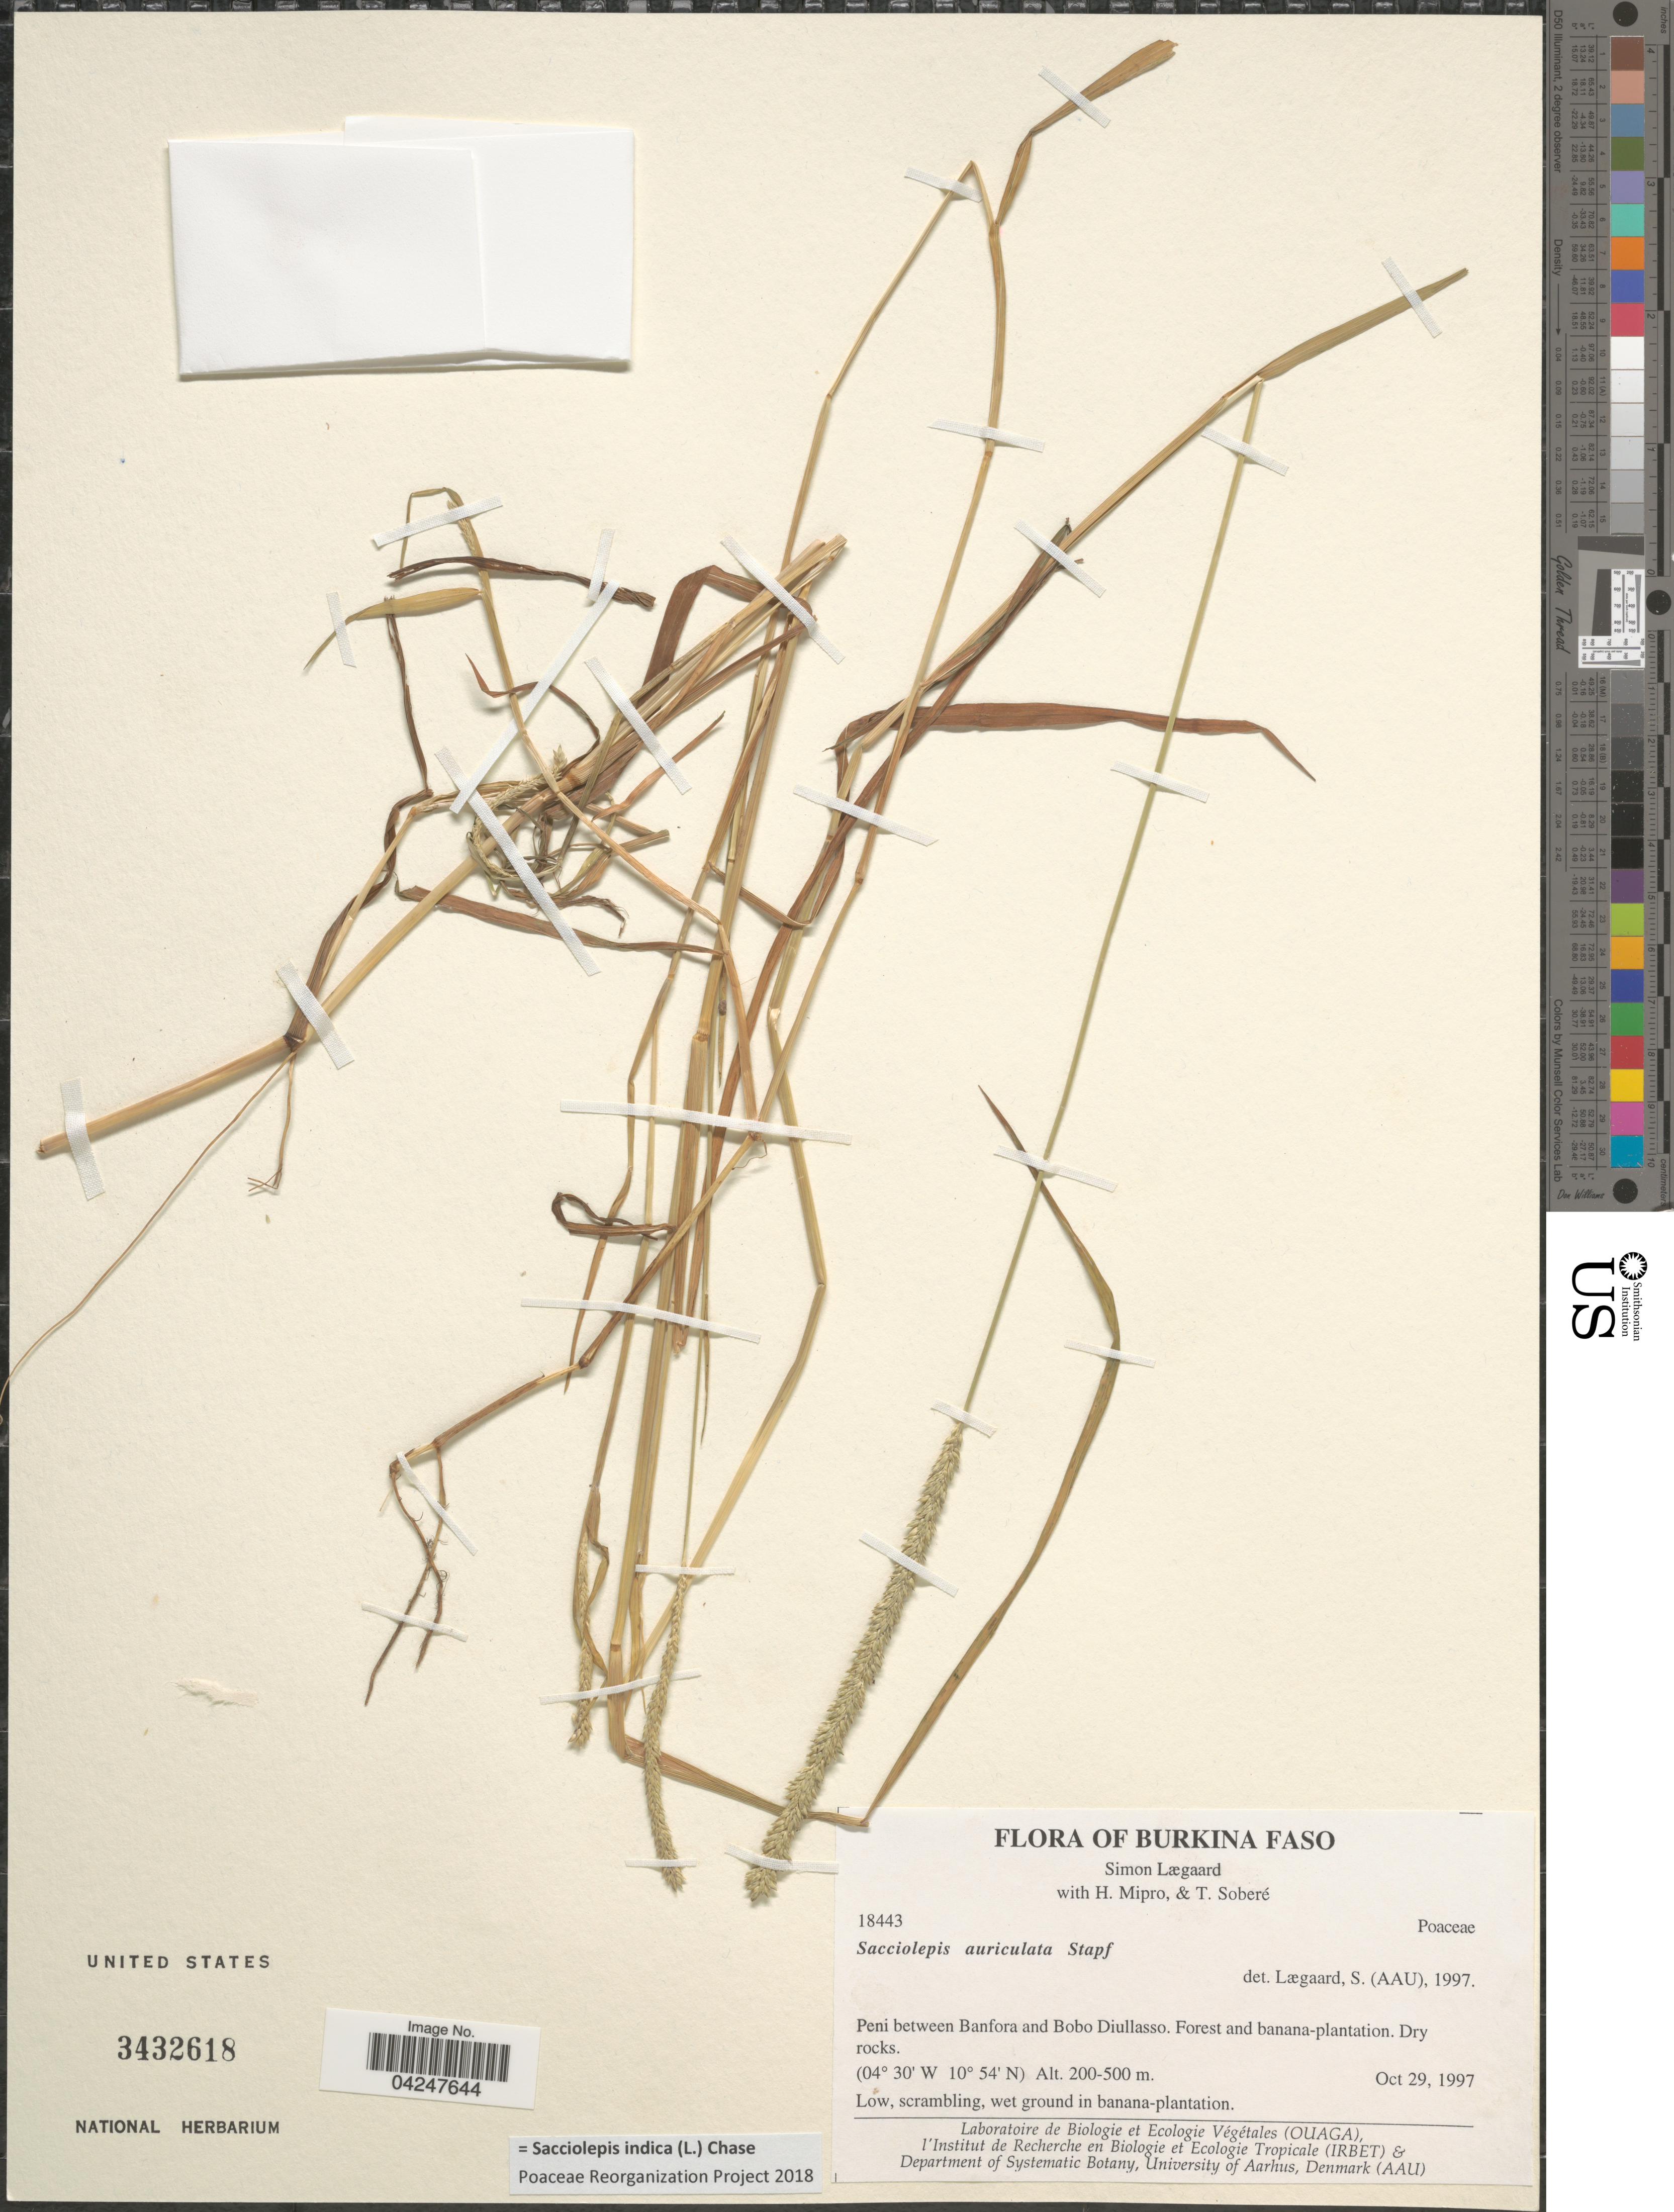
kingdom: Plantae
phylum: Tracheophyta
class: Liliopsida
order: Poales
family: Poaceae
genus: Sacciolepis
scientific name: Sacciolepis indica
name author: (L.) Chase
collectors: S. Lægaard, H. Mipro & T. Sobere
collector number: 18443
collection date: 1997-10-29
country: Burkina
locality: Burkina Faso. Peni between Banfora and Bobo Diullasso. Forest and banana-plantation.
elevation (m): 200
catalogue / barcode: US 3432618